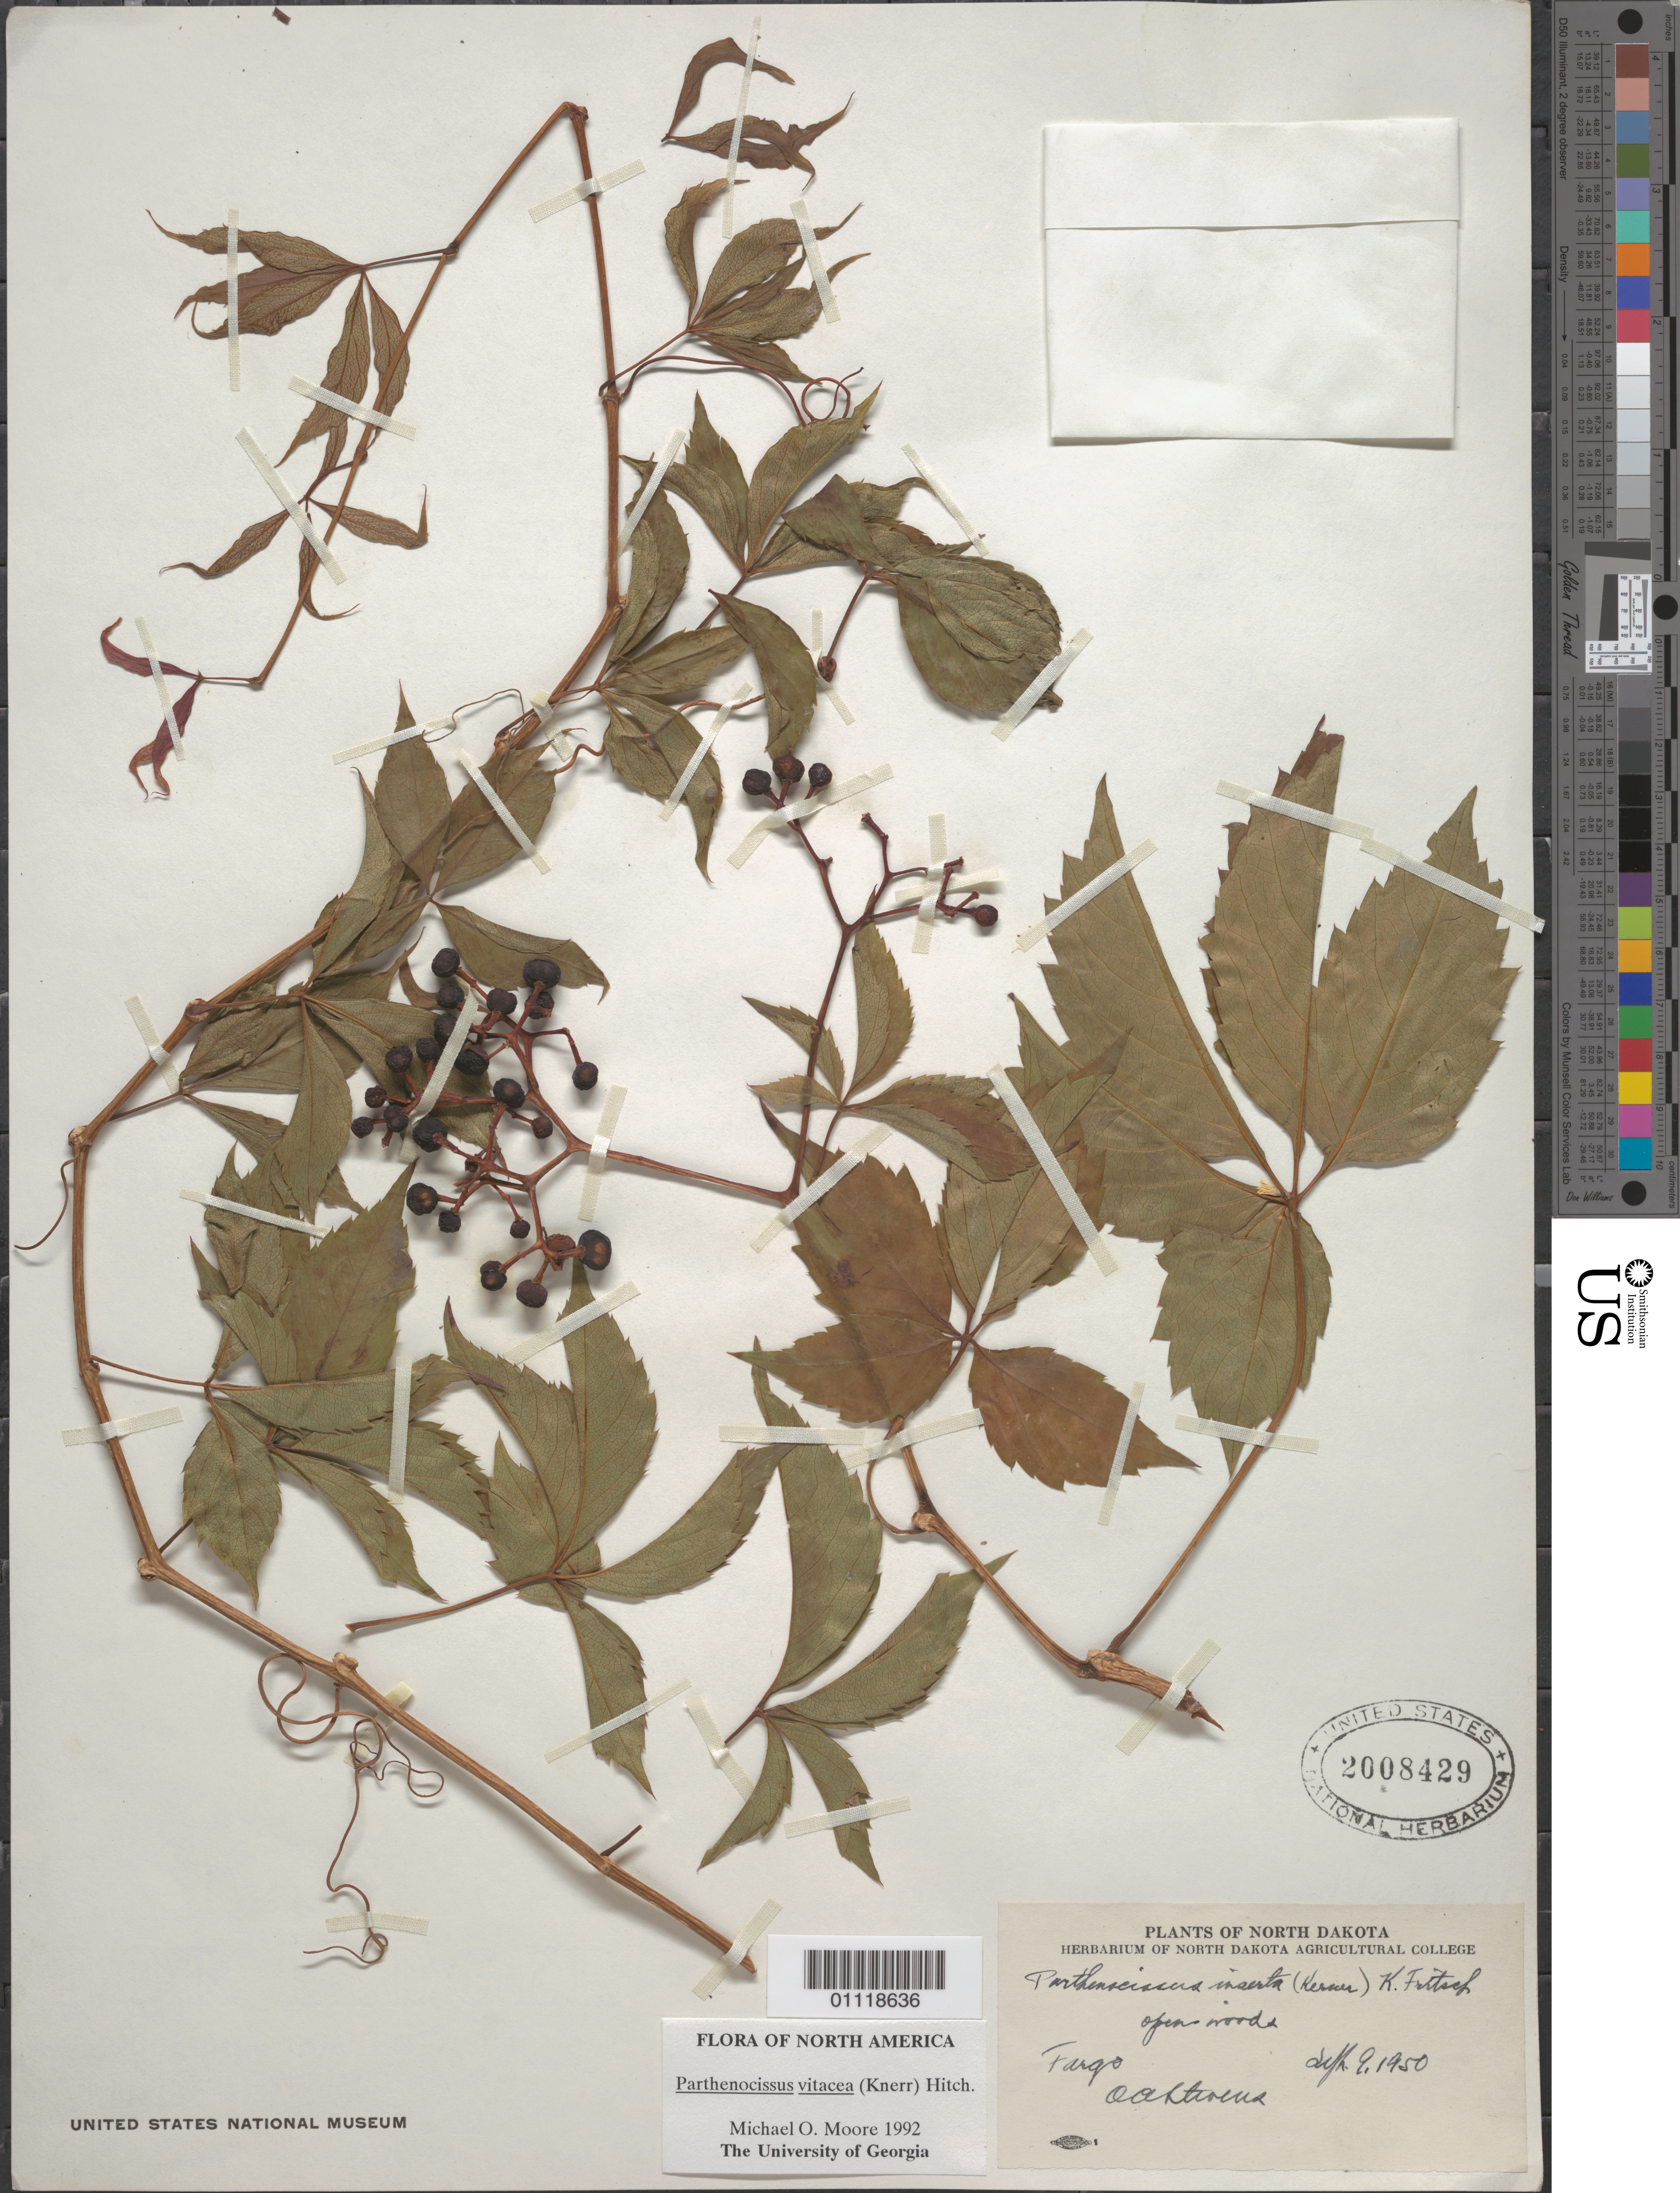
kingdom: Plantae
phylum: Tracheophyta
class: Magnoliopsida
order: Vitales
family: Vitaceae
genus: Parthenocissus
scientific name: Parthenocissus vitacea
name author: (Knerr) Hitchc.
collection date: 1950-09-09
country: United States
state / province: North Dakota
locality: Fargo.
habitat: Open Woods.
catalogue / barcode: US 2008429